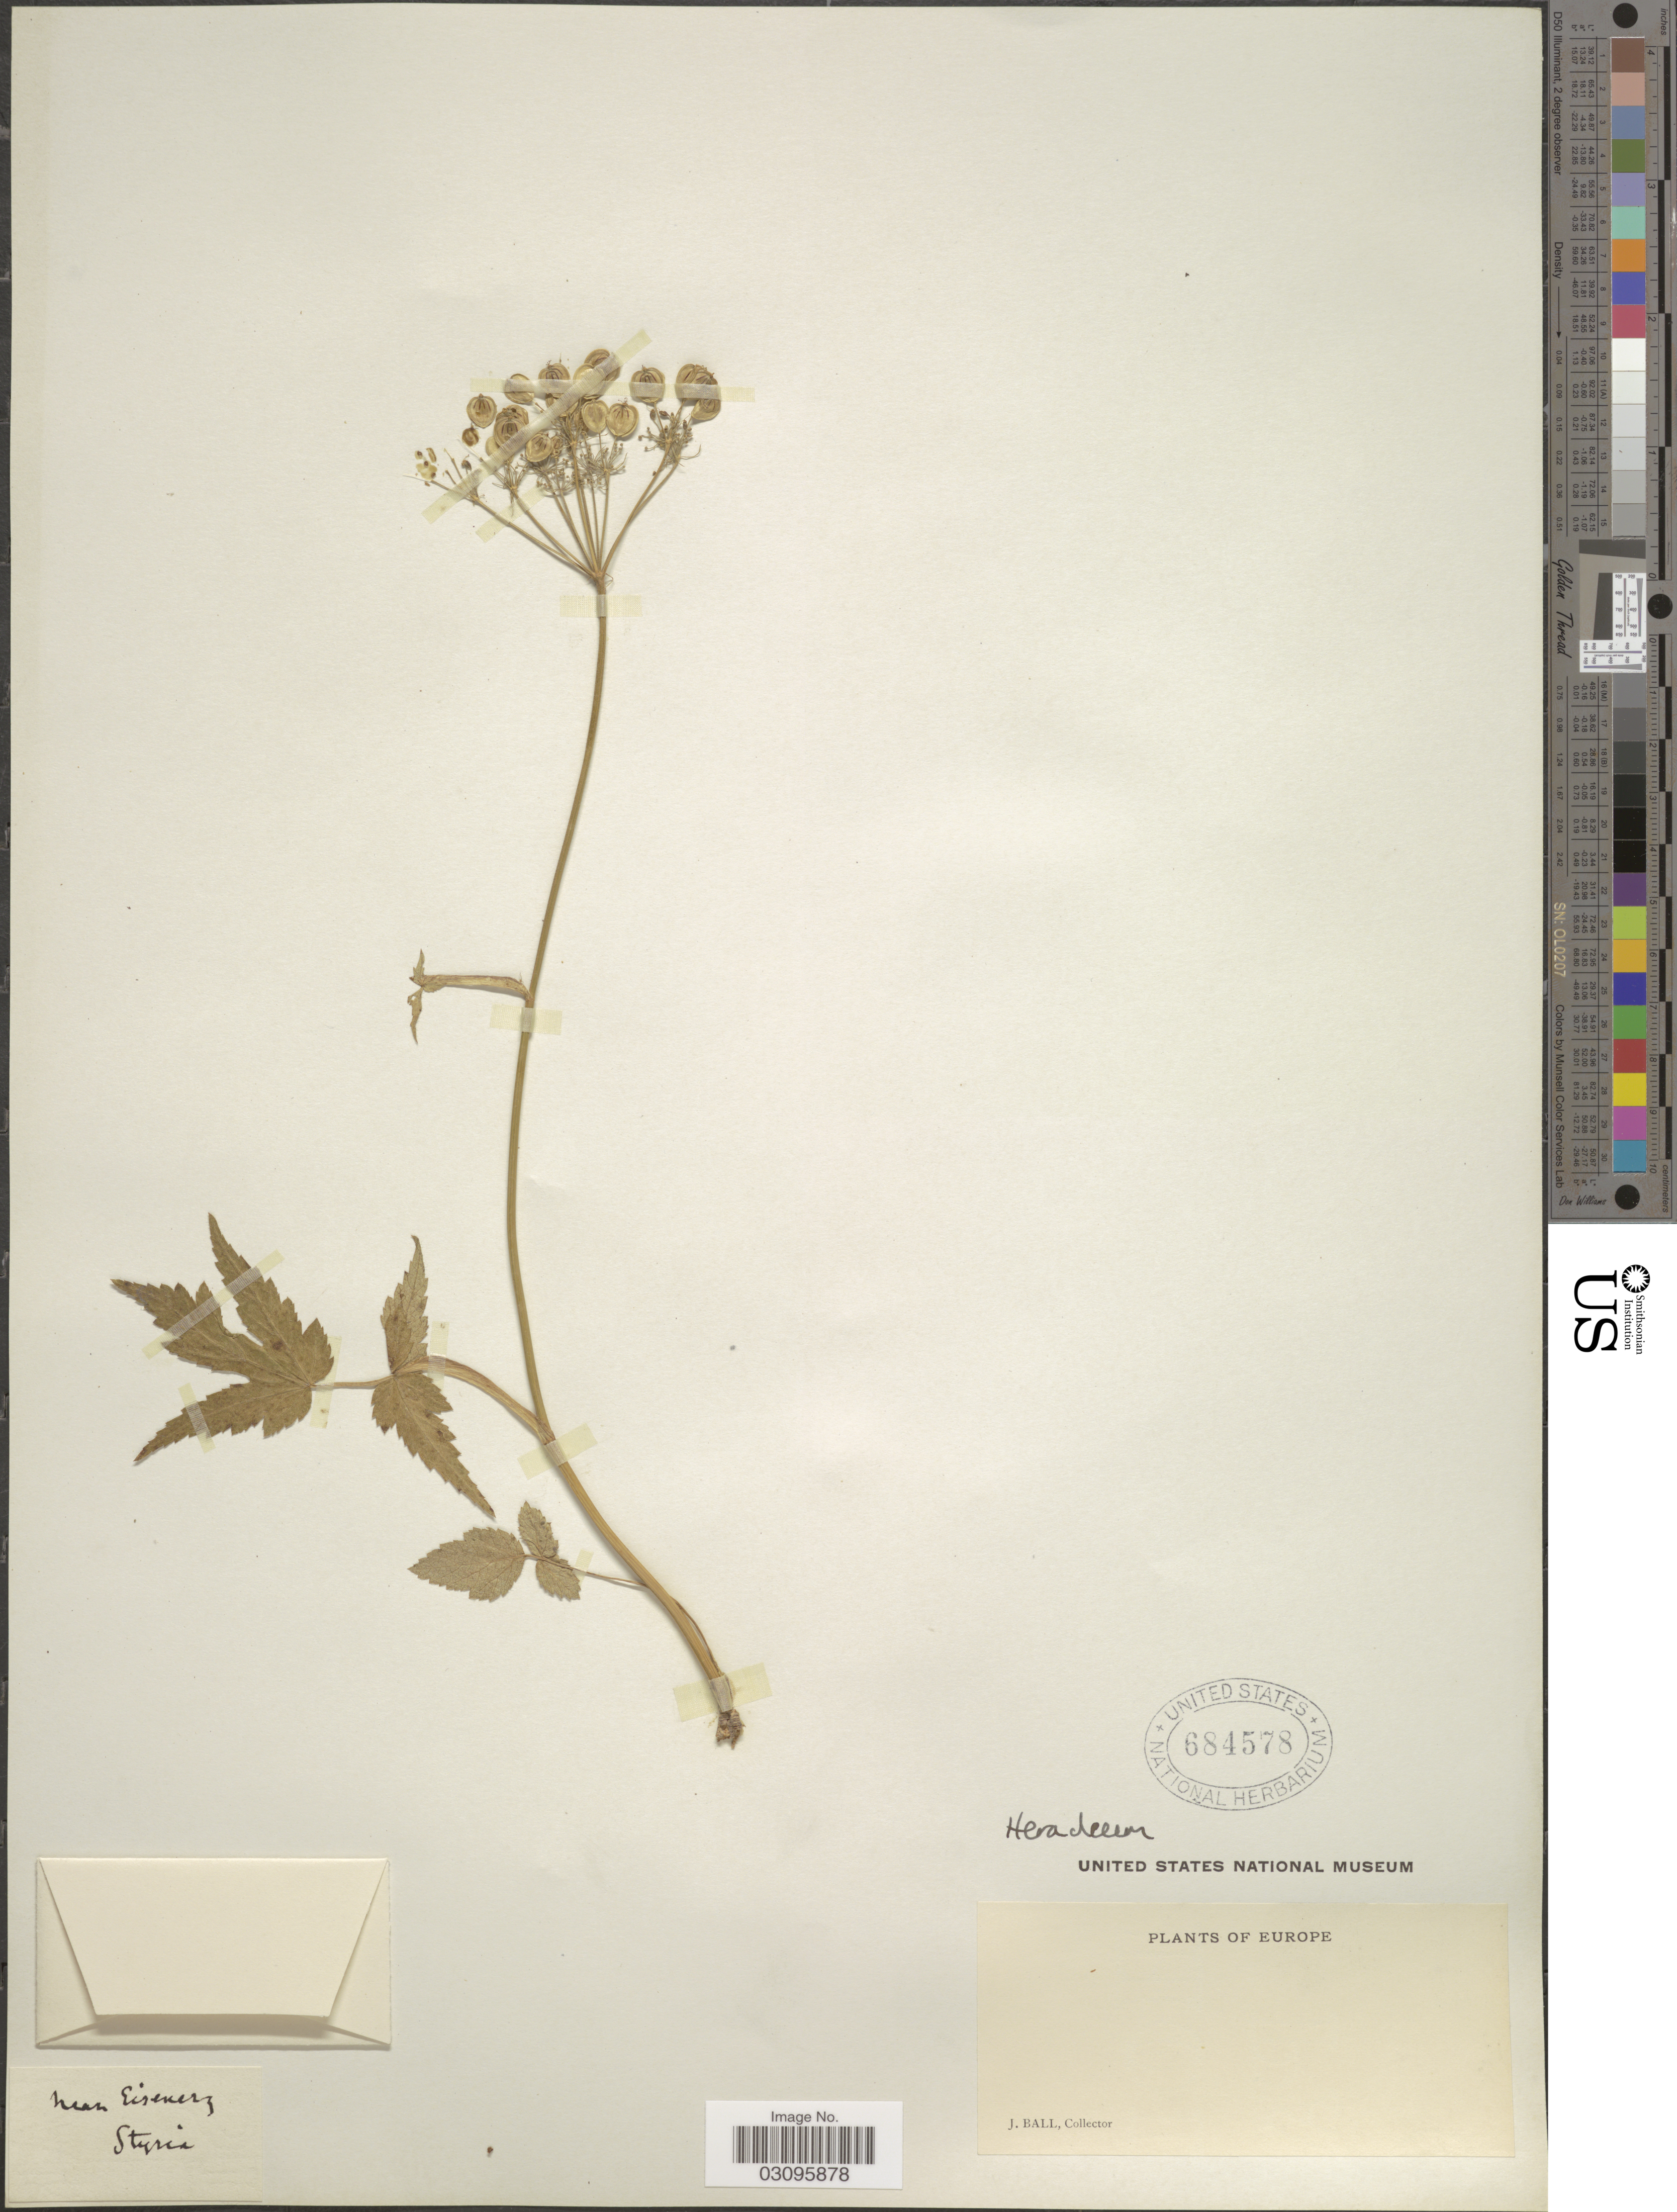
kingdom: Plantae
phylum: Tracheophyta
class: Magnoliopsida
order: Apiales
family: Apiaceae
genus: Heracleum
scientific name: Heracleum sp.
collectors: J. Ball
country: Austria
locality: Europe. Near Eisenerz. Styria.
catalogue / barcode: US 684578